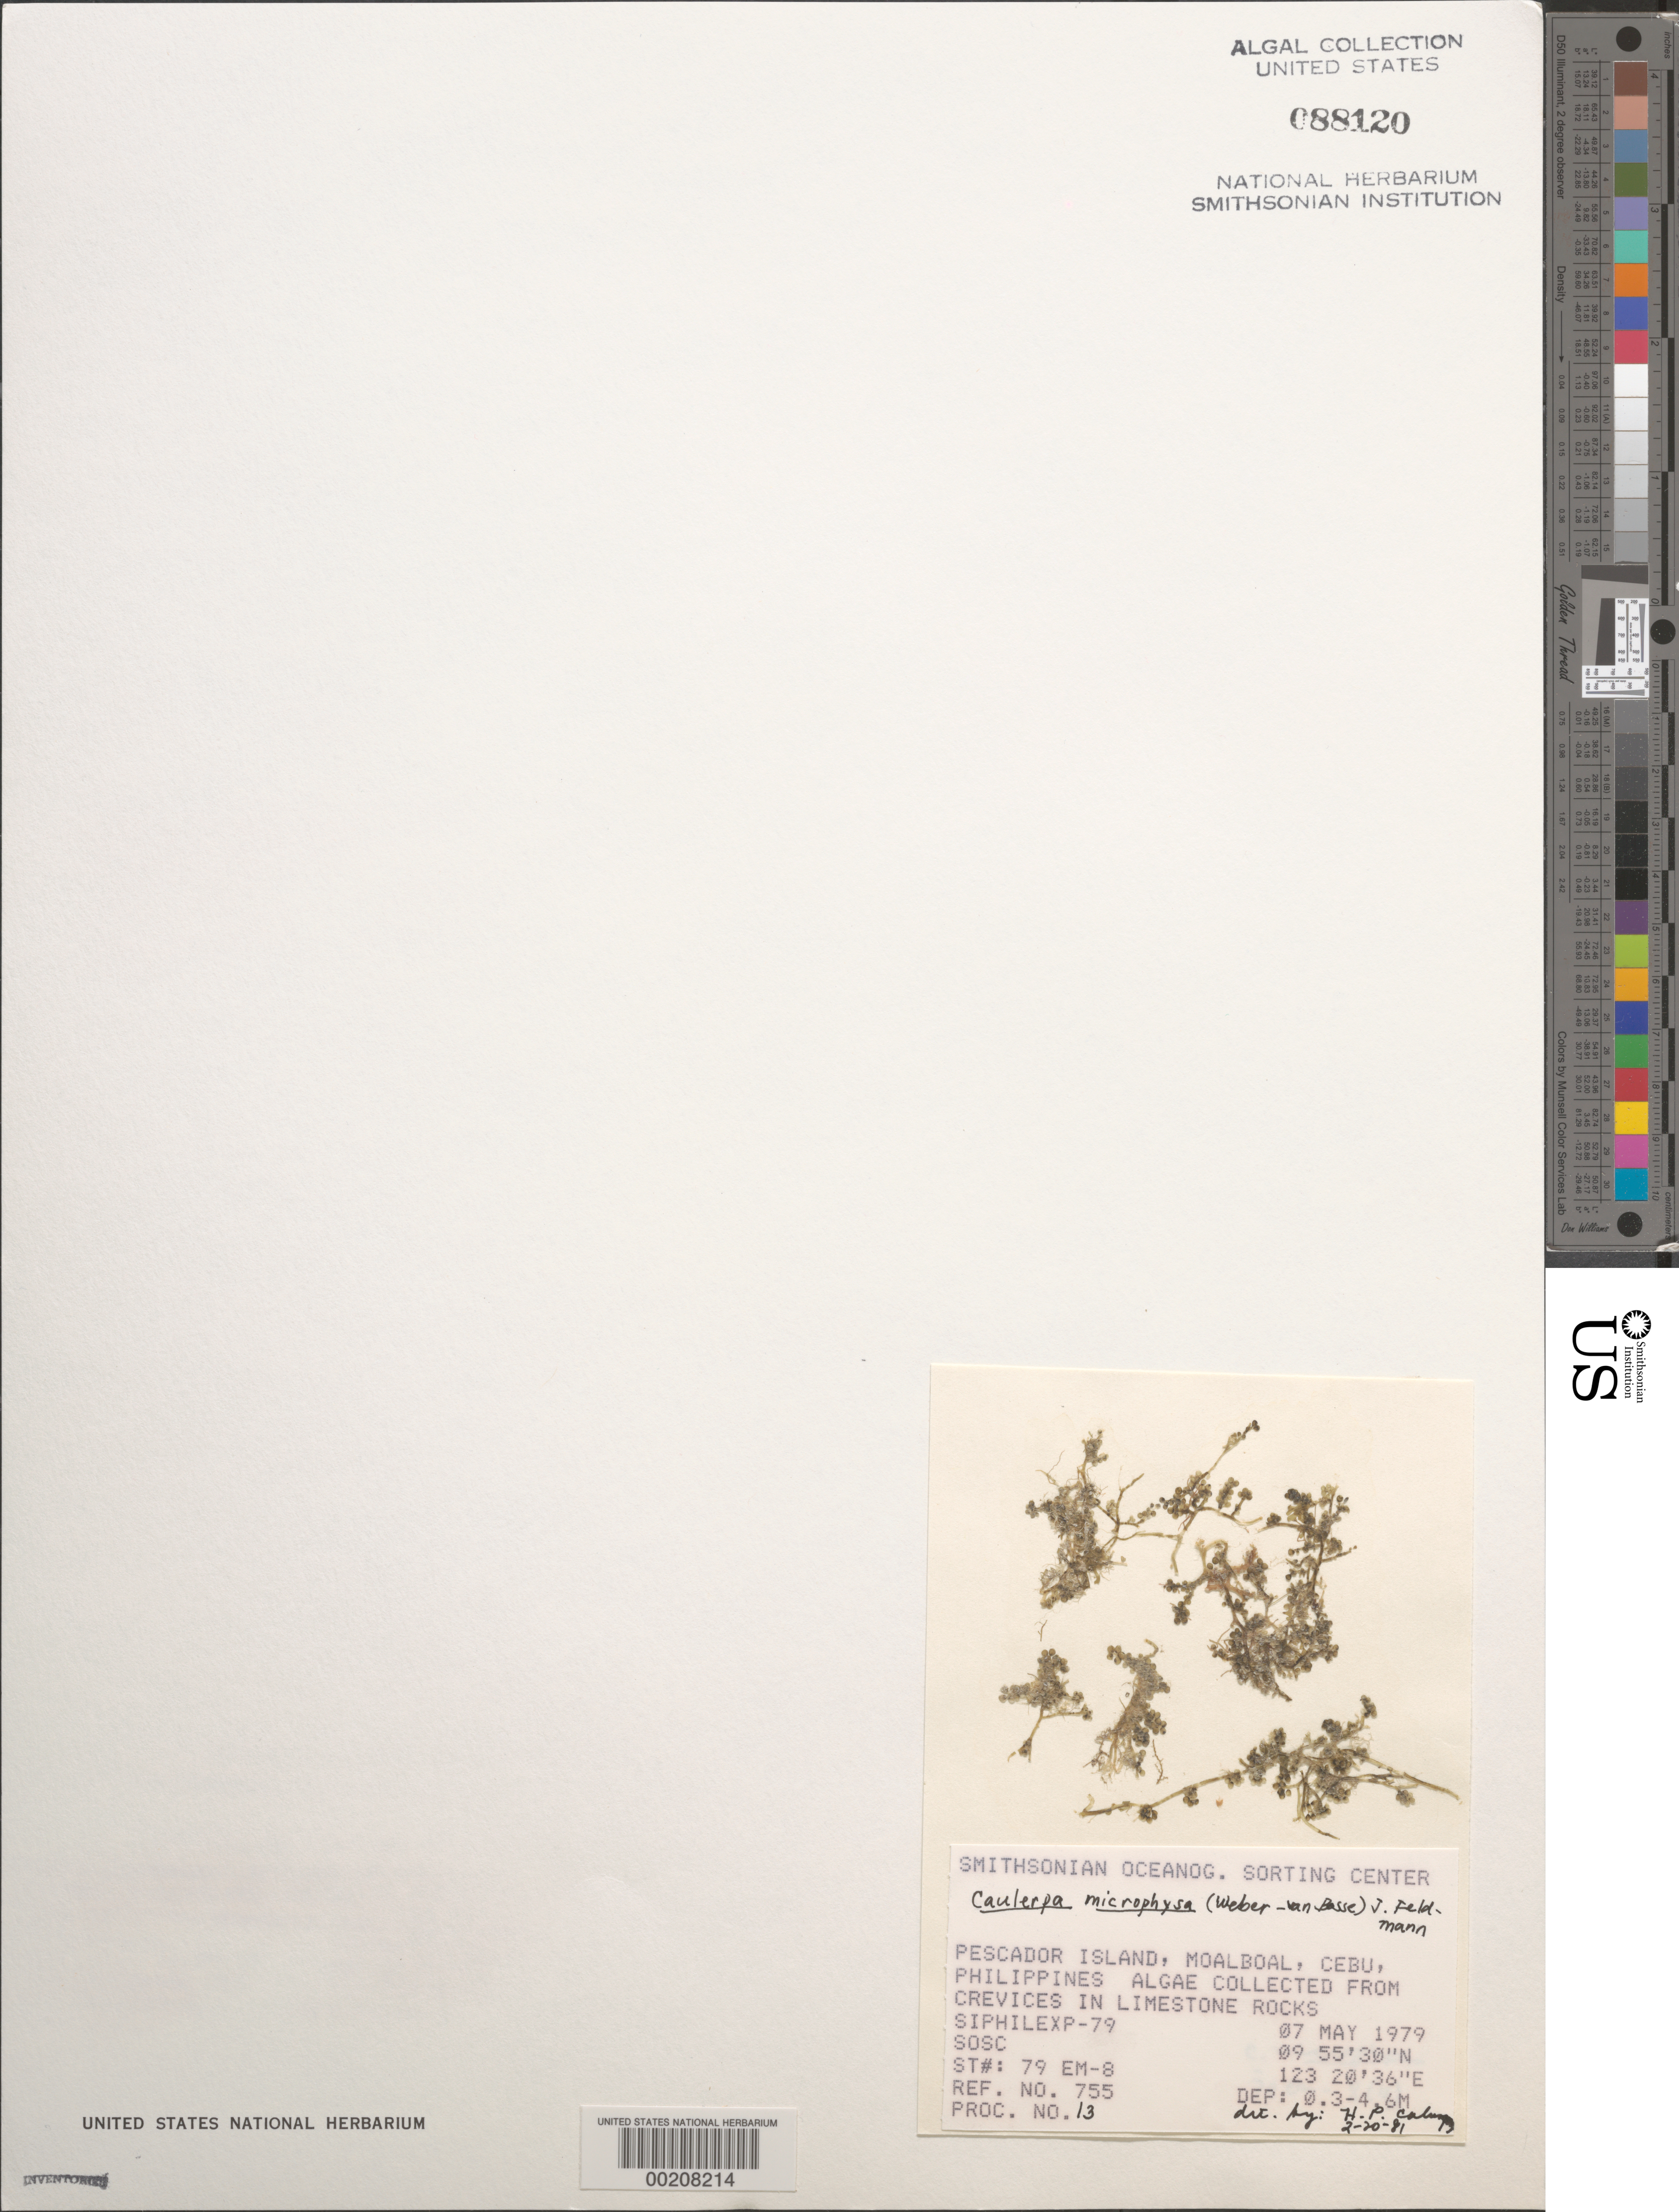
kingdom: Plantae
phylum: Chlorophyta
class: Ulvophyceae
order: Bryopsidales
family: Caulerpaceae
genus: Caulerpa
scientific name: Caulerpa microphysa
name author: (Weber Bosse) Feldmann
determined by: Calumpong, H. P.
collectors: SOSC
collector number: Station 79 Em-8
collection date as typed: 07 May 1979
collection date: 1979-05-07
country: Philippines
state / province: Central Visayas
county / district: Cebu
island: Pescador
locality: Moalboal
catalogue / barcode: US 88120